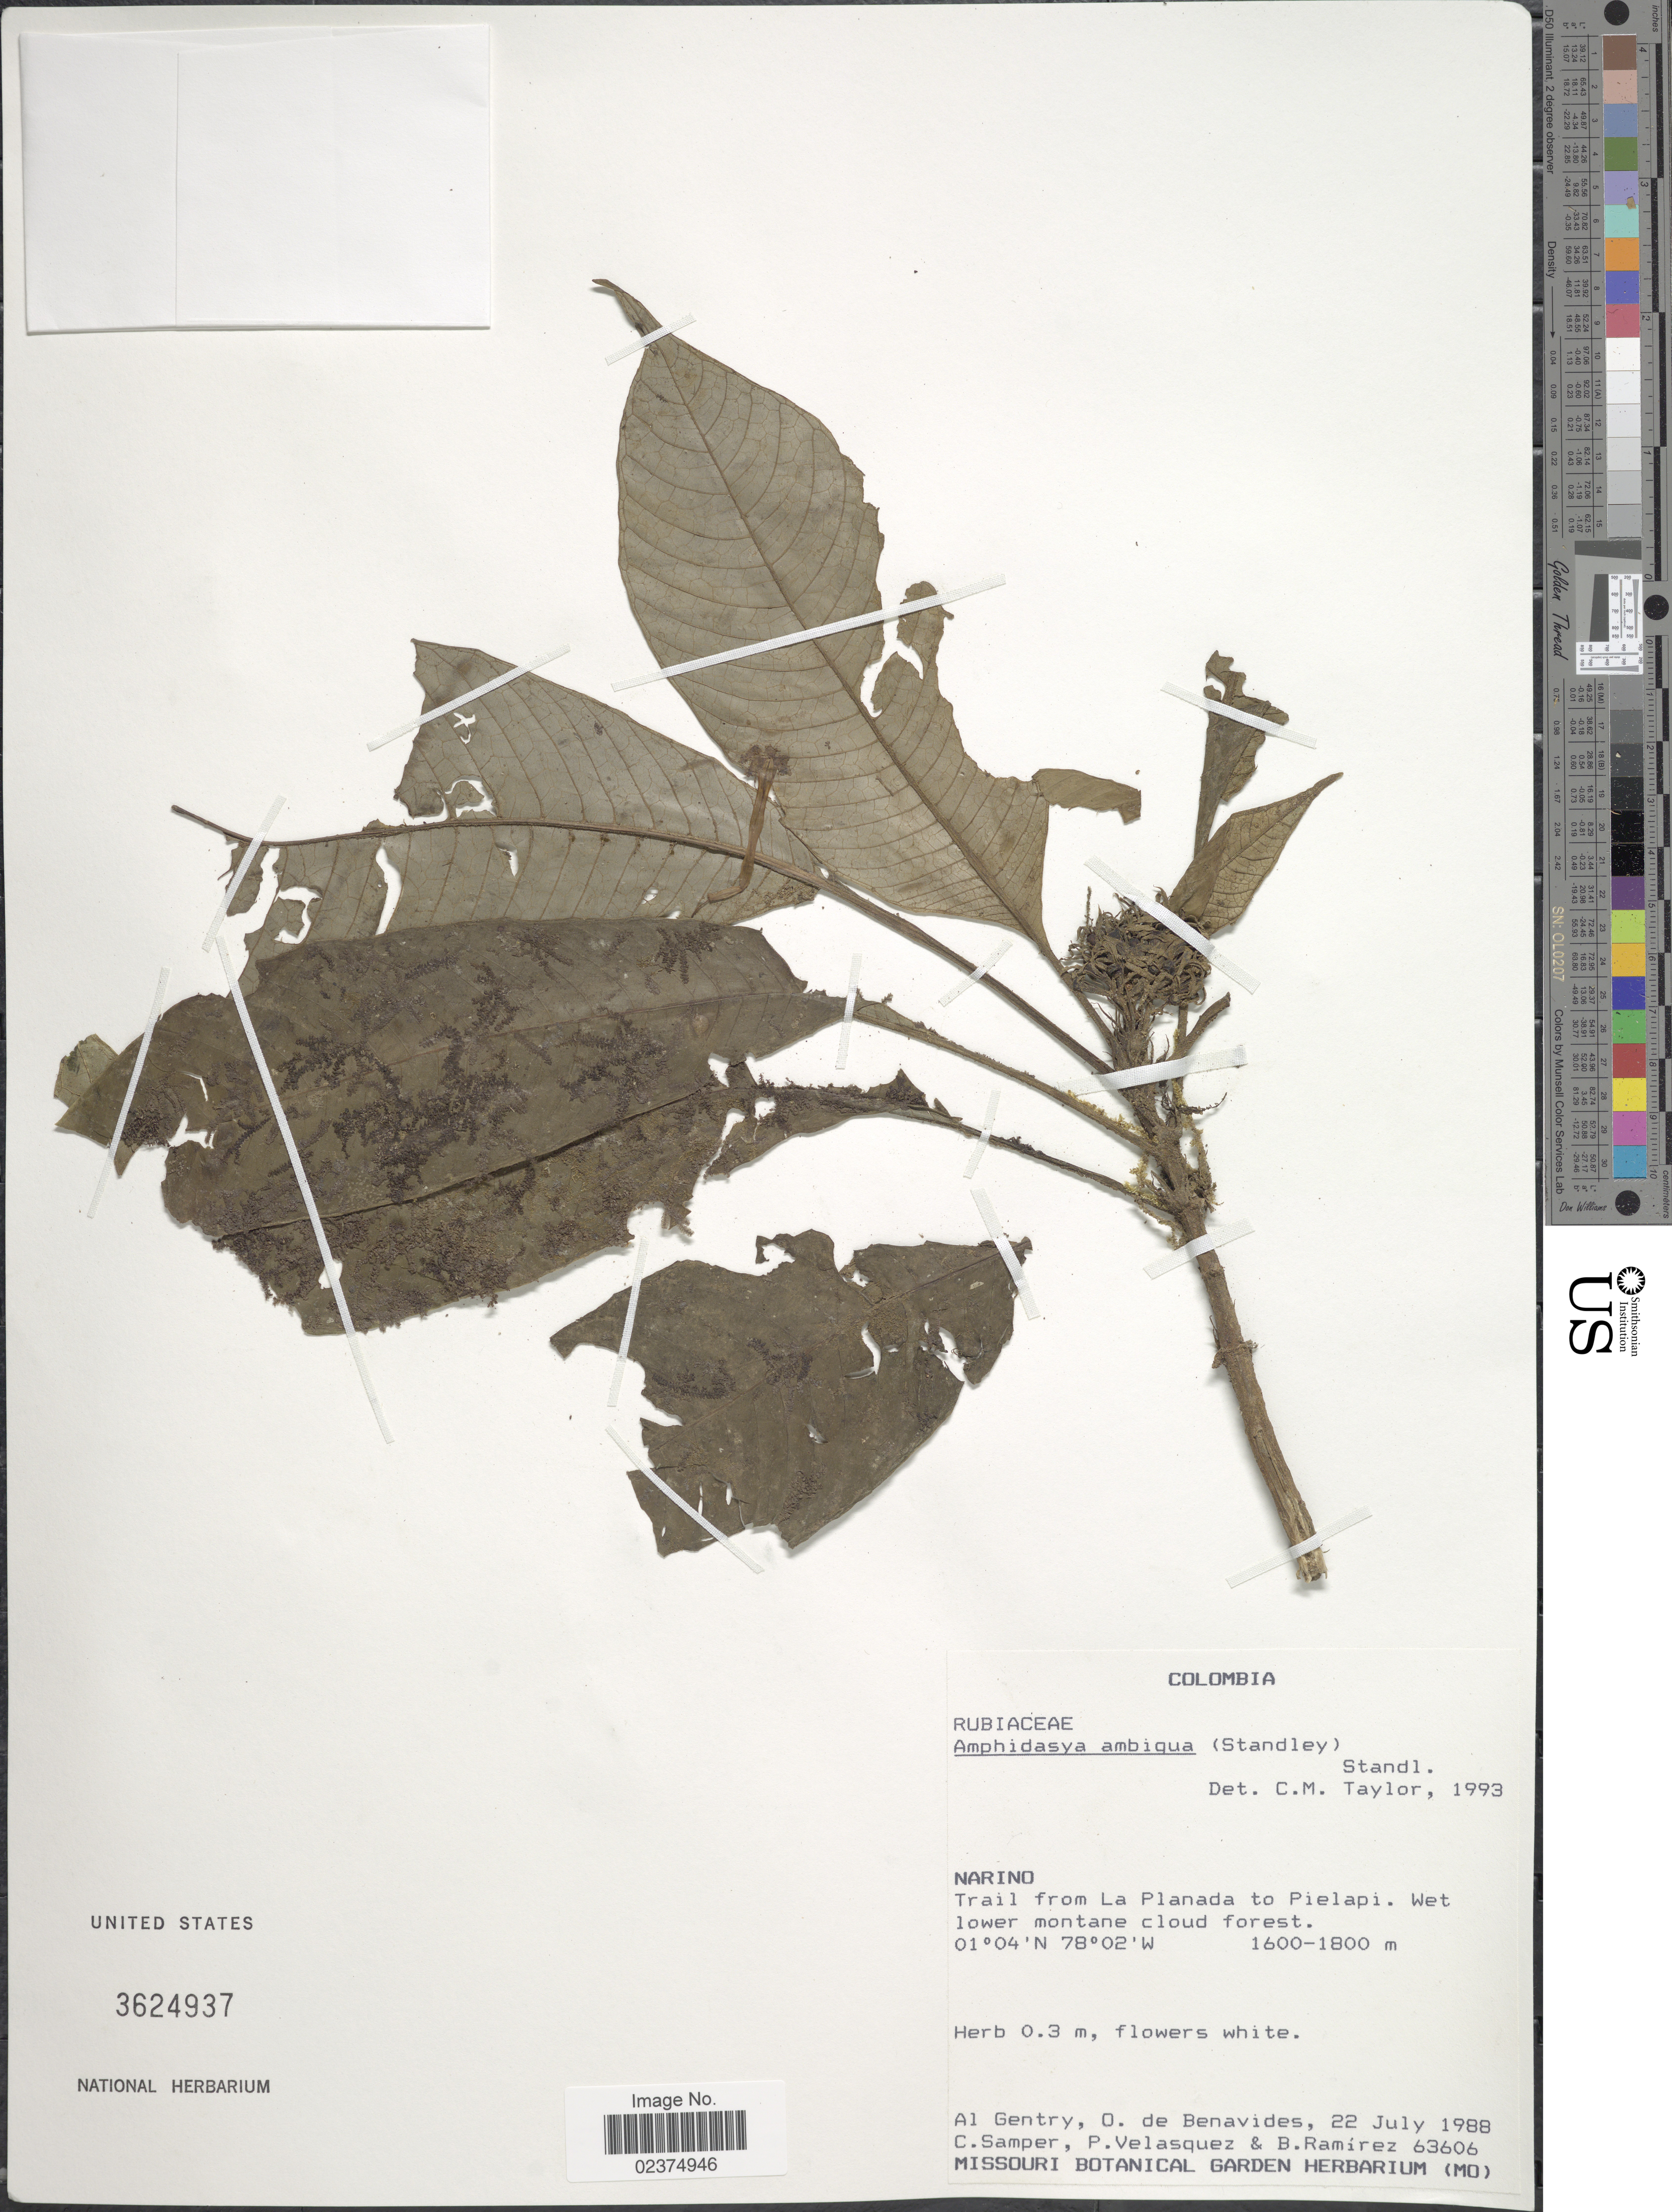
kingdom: Plantae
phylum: Tracheophyta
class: Magnoliopsida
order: Gentianales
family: Rubiaceae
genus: Amphidasya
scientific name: Amphidasya ambigua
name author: Standl.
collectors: A. H. Gentry, Olga S. de Benavides, C. Samper, P. Velasquez & B. Ramírez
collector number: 63606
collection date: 1988-07-22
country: Colombia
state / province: Nariño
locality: Trail from La Planada to Pielapi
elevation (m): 1600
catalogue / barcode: US 3624937